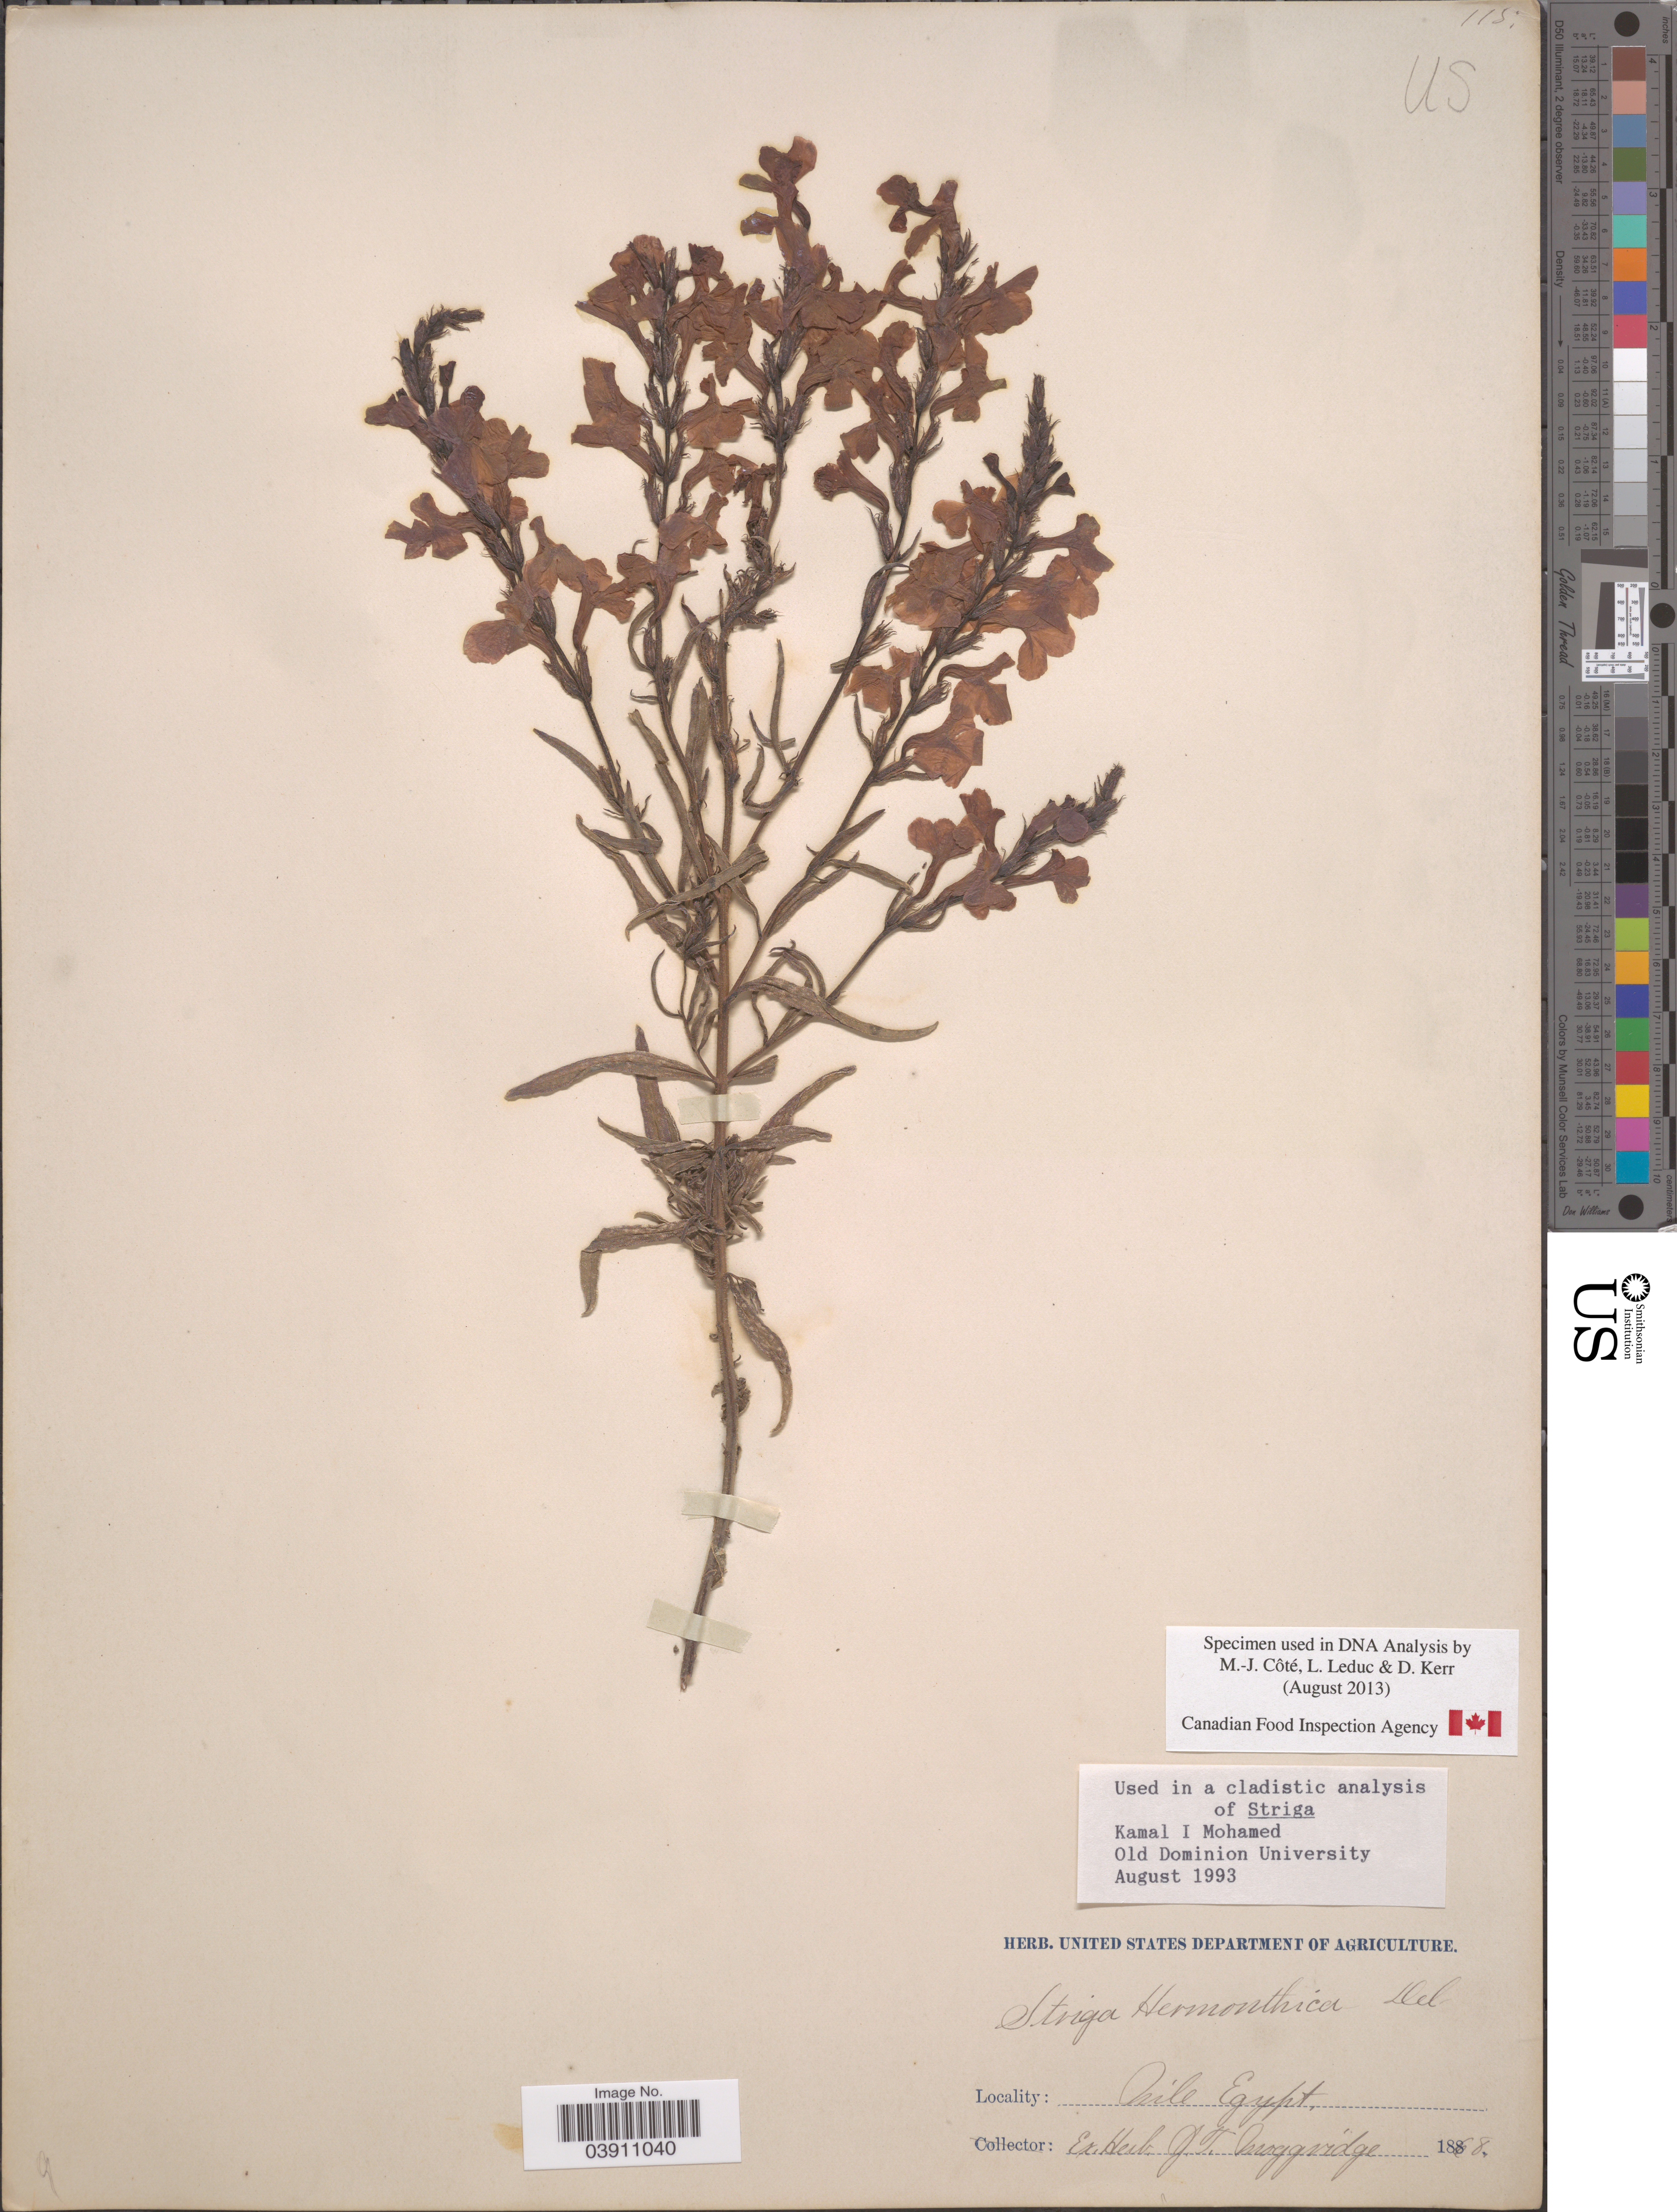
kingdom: Plantae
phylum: Tracheophyta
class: Magnoliopsida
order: Lamiales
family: Orobanchaceae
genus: Striga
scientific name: Striga hermonthica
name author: (Delile) Benth.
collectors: ex herb. J.T. Moggridge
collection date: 1868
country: Egypt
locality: Nile Egypt.